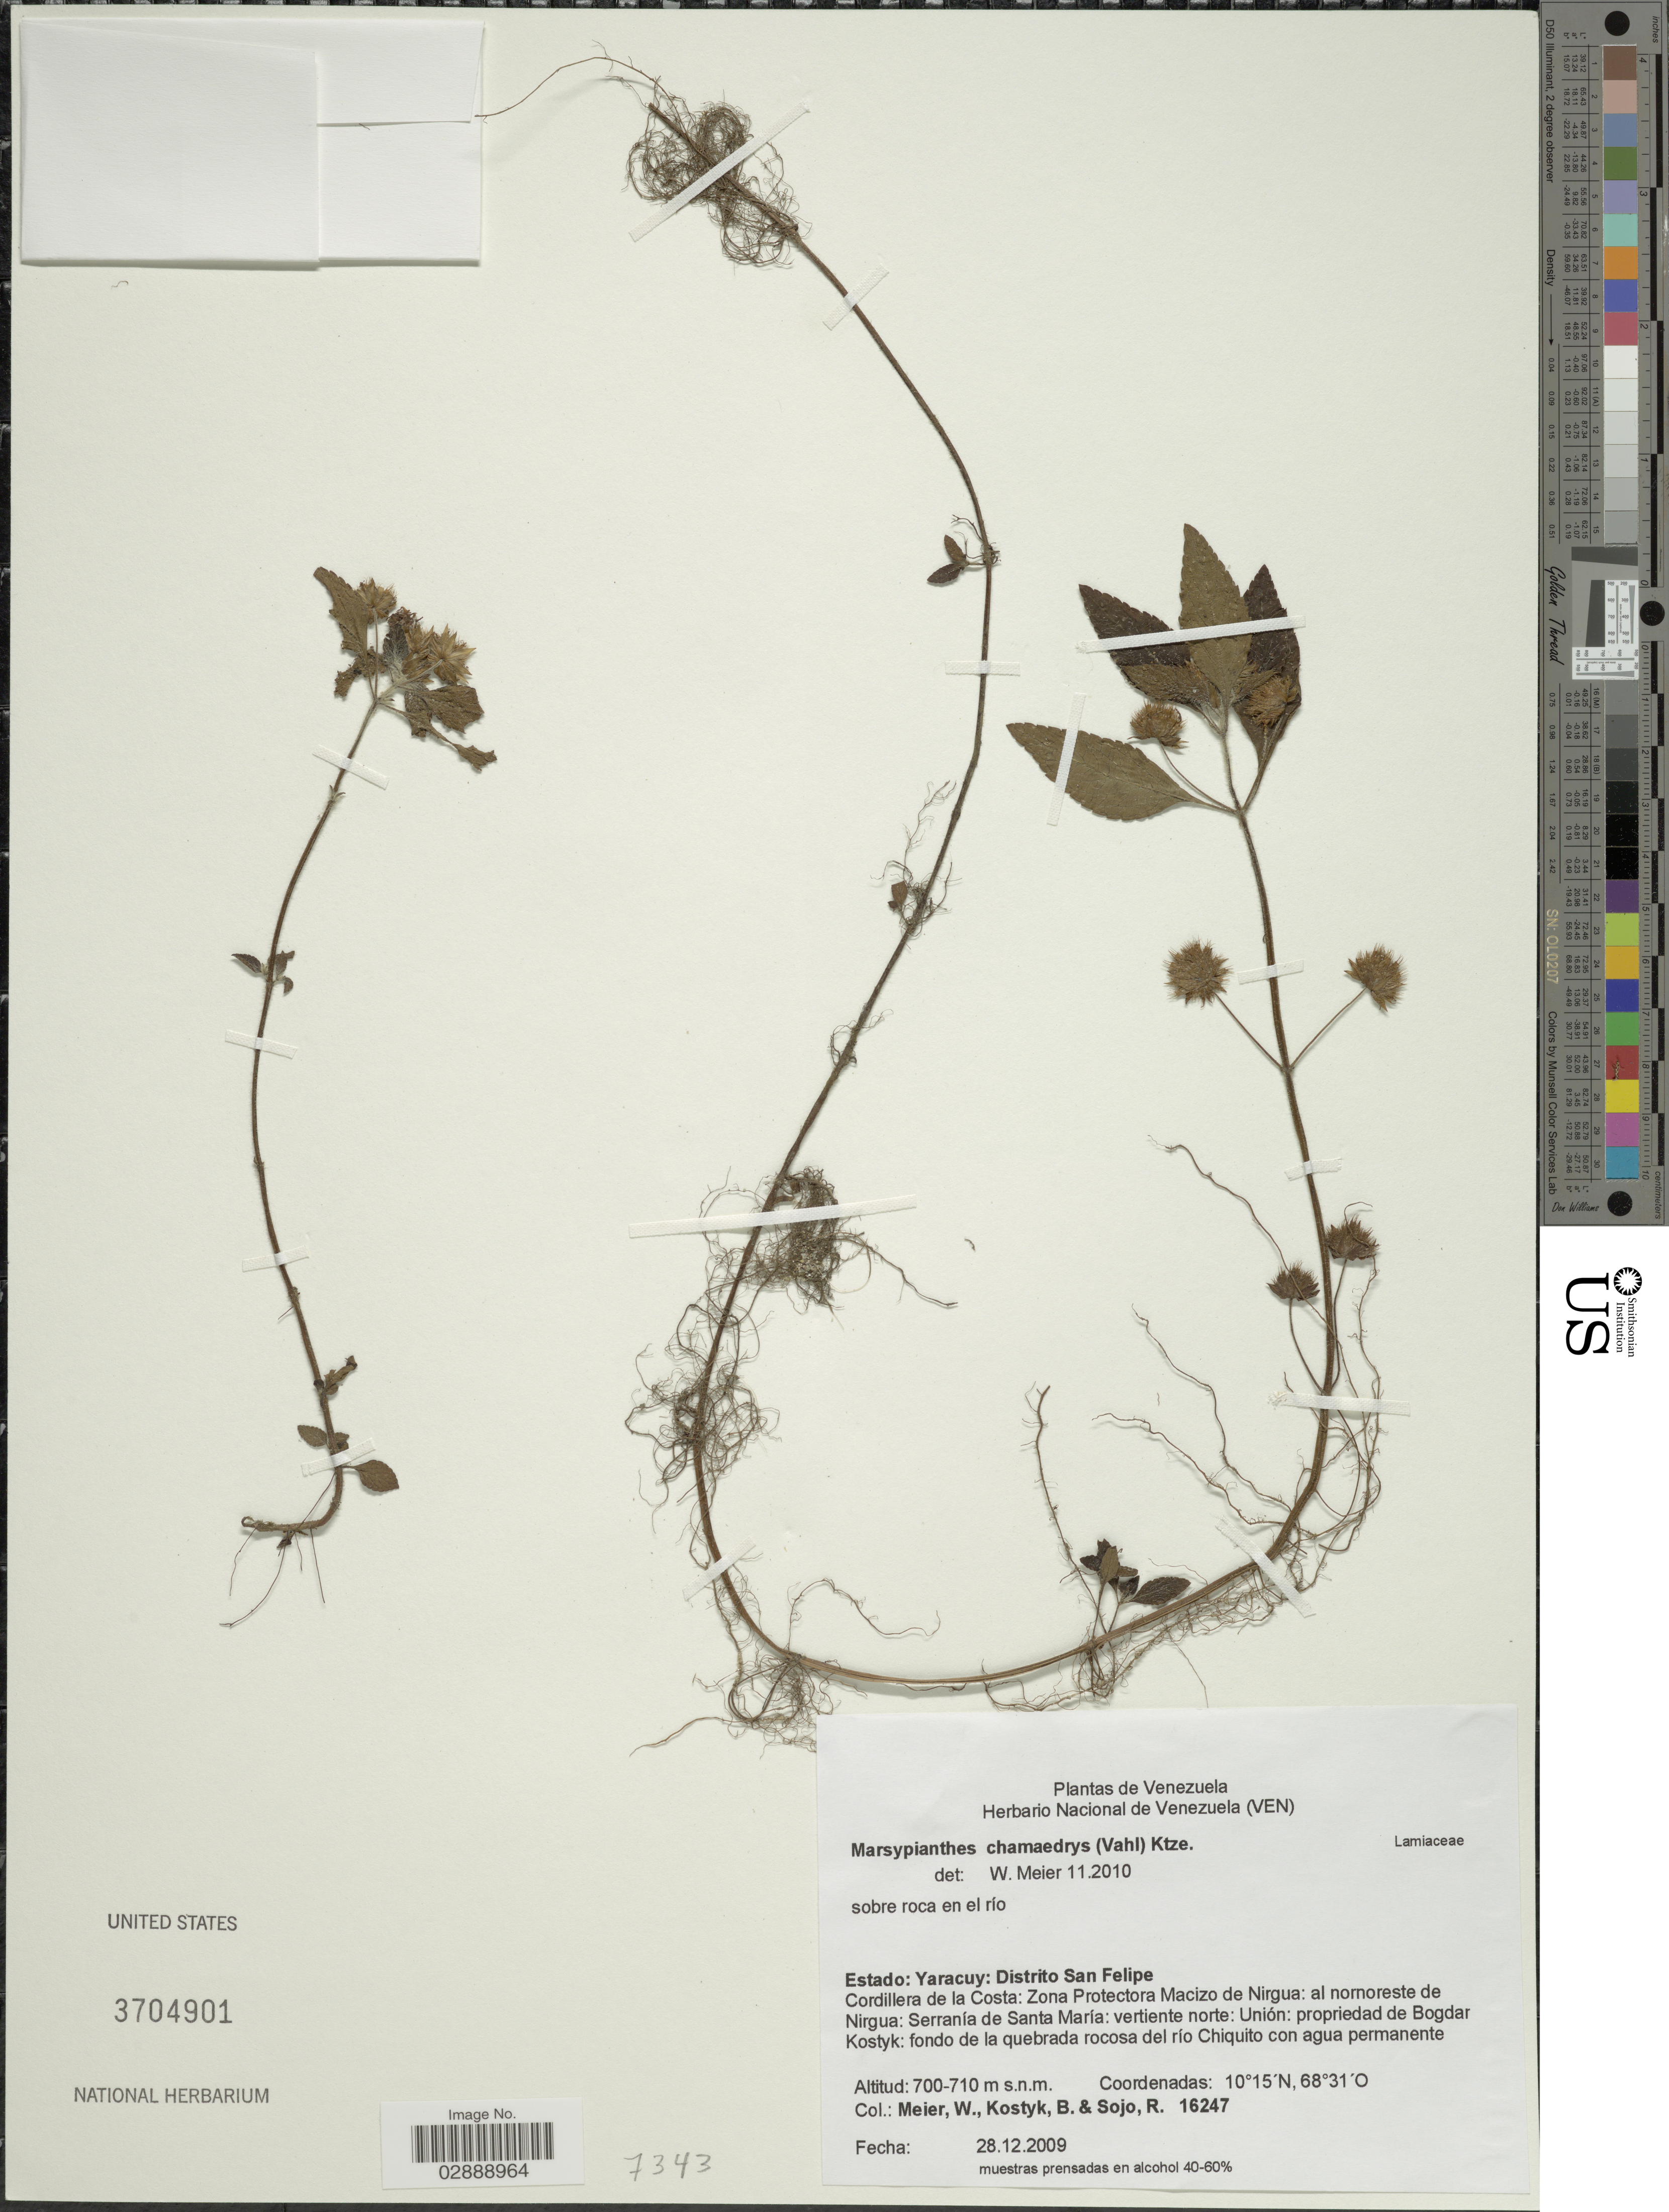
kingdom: Plantae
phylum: Tracheophyta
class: Magnoliopsida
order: Lamiales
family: Lamiaceae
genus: Marsypianthes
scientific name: Marsypianthes chamaedrys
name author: (Vahl) Kuntze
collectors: W. Meier, B. Kostyk & R. Sojo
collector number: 16247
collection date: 2009-12-28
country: Venezuela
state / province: Yaracuy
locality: Distrito San Felipe. Cordillera de la Costa: Zona Protectora Macizo de Nirgua: al nornoreste de Nirgua: Serranía de Santa María: vertiente norte: Unión: propriedad de Bogdar Kostyk: fondo de la quebrada rocosa del río Chiquito con agua permanente.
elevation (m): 700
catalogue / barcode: US 3704901